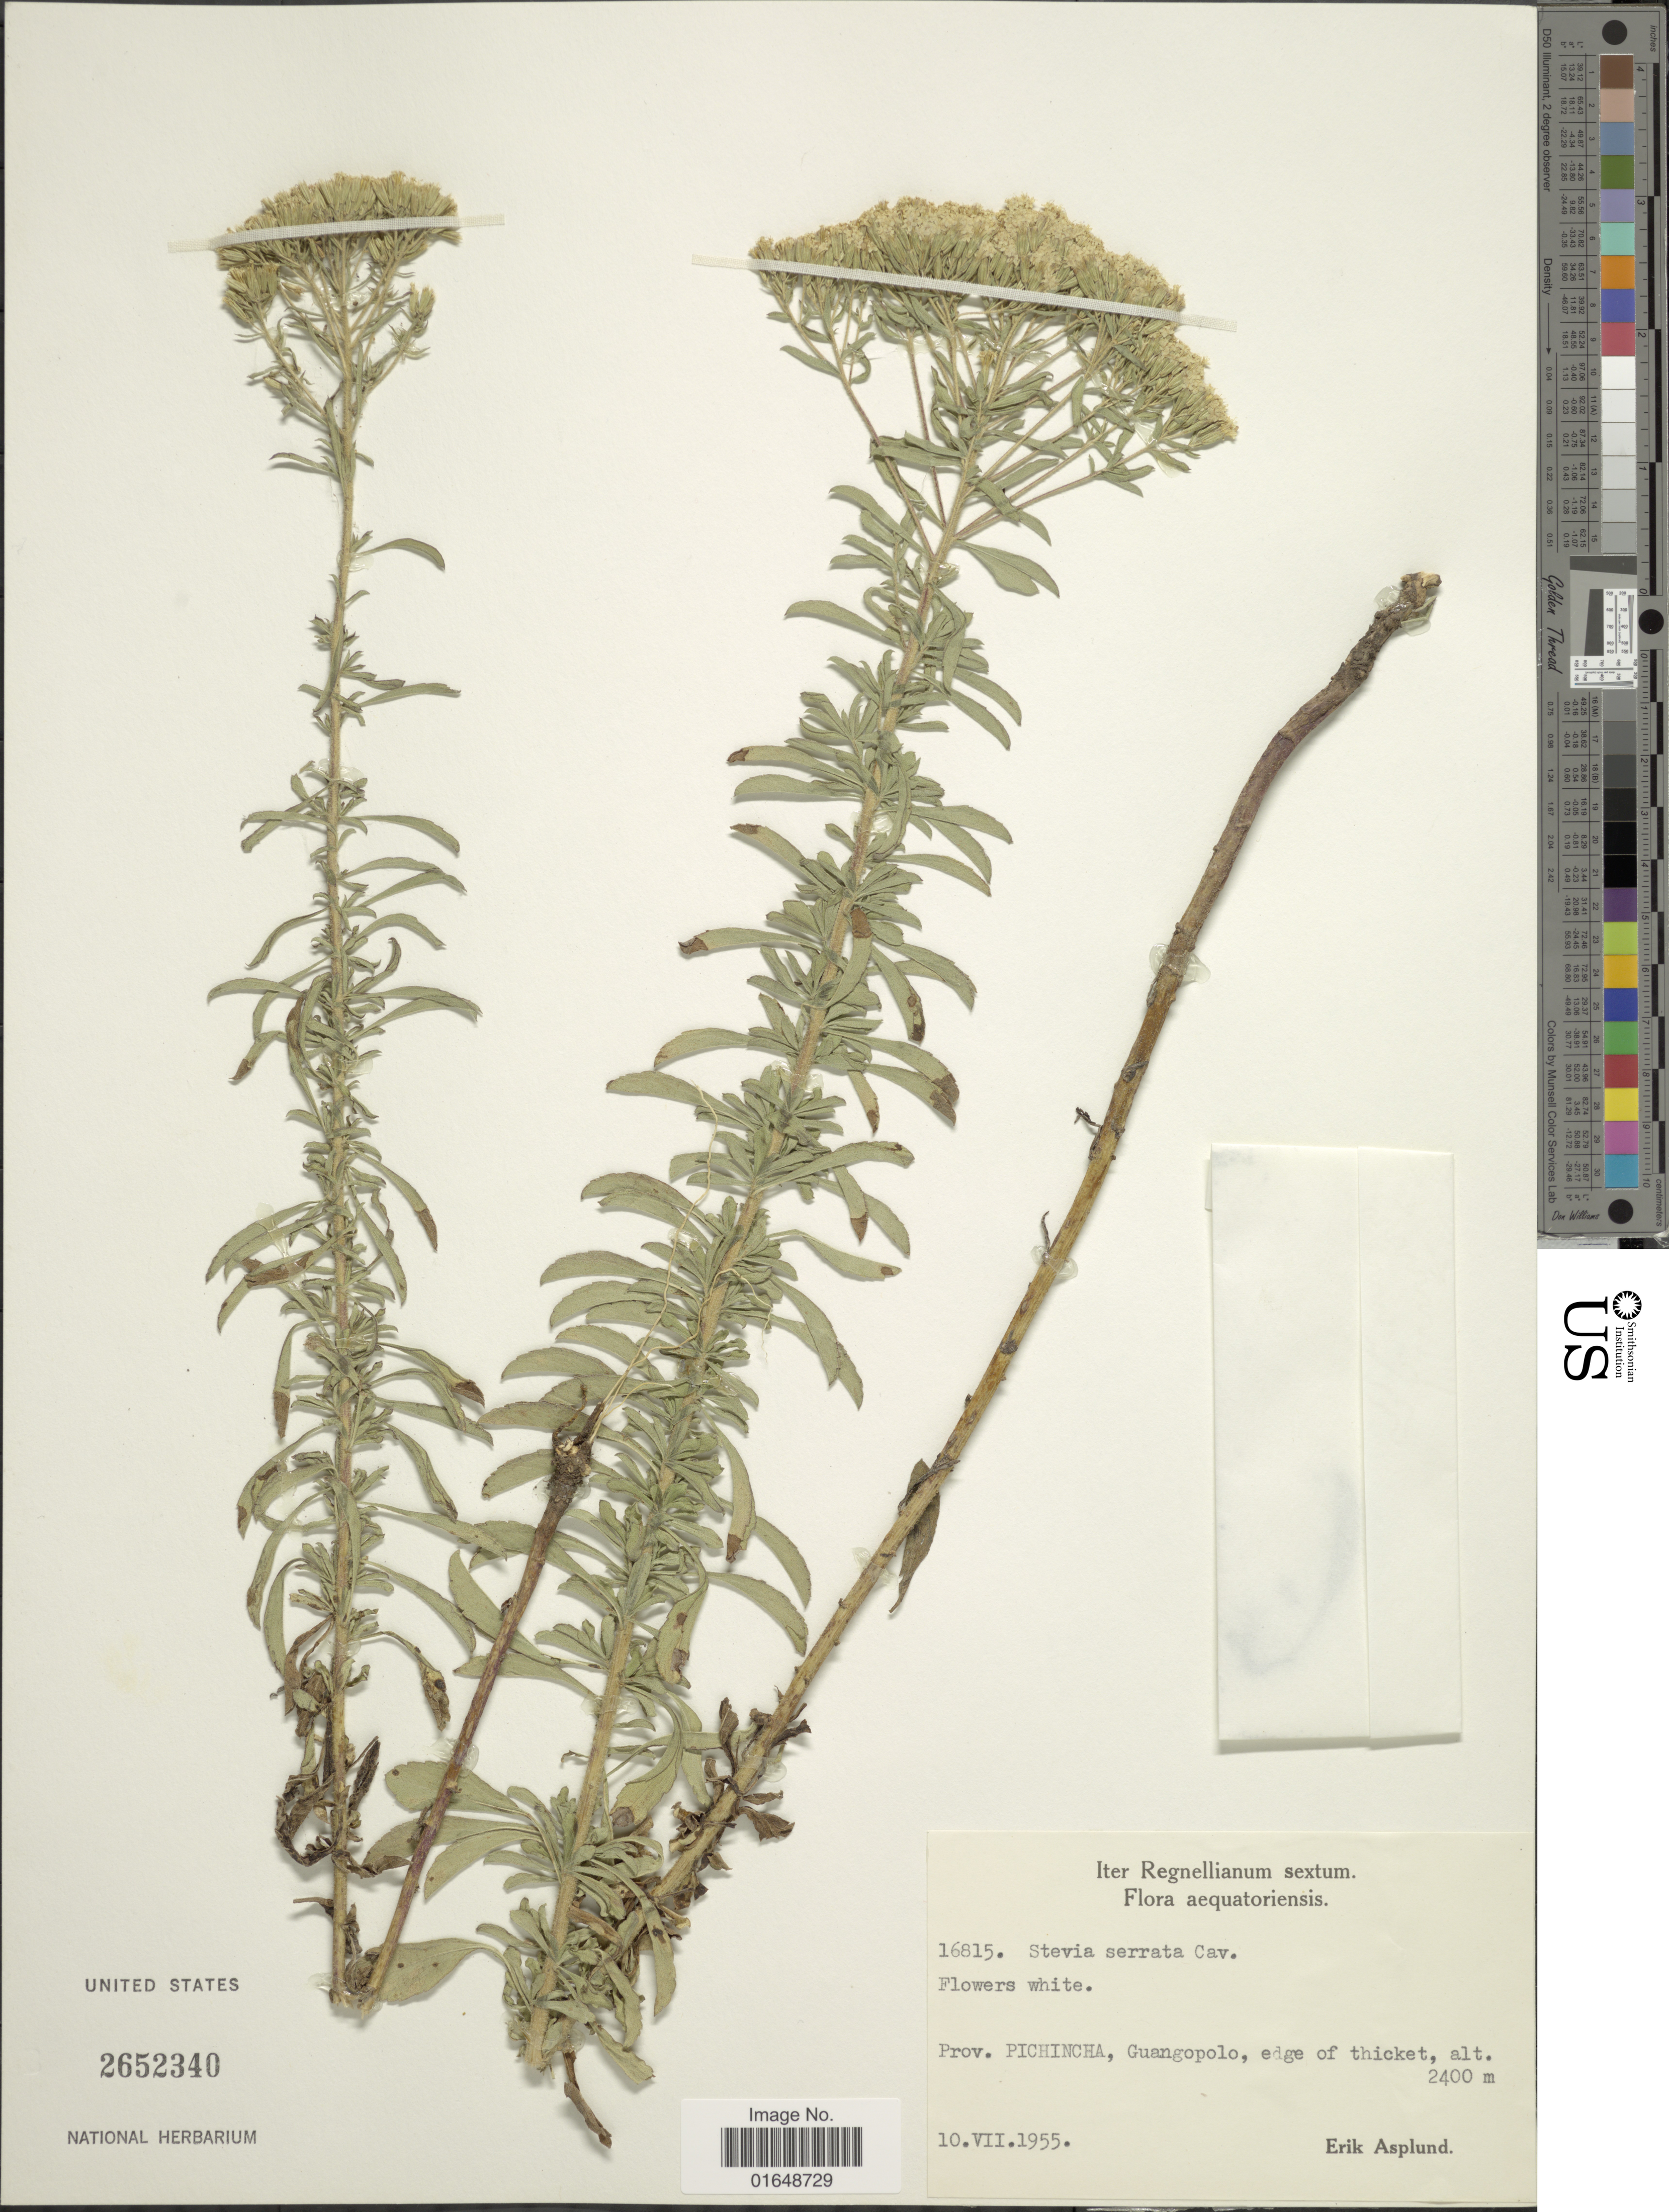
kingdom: Plantae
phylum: Tracheophyta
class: Magnoliopsida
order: Asterales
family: Asteraceae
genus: Stevia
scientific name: Stevia serrata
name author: Cav.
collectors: E. Asplund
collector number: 16815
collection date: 1955-07-10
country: Ecuador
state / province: Pichincha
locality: Prov. Pichincha, Guangopolo, edge of thicket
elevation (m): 2400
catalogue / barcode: US 2652340